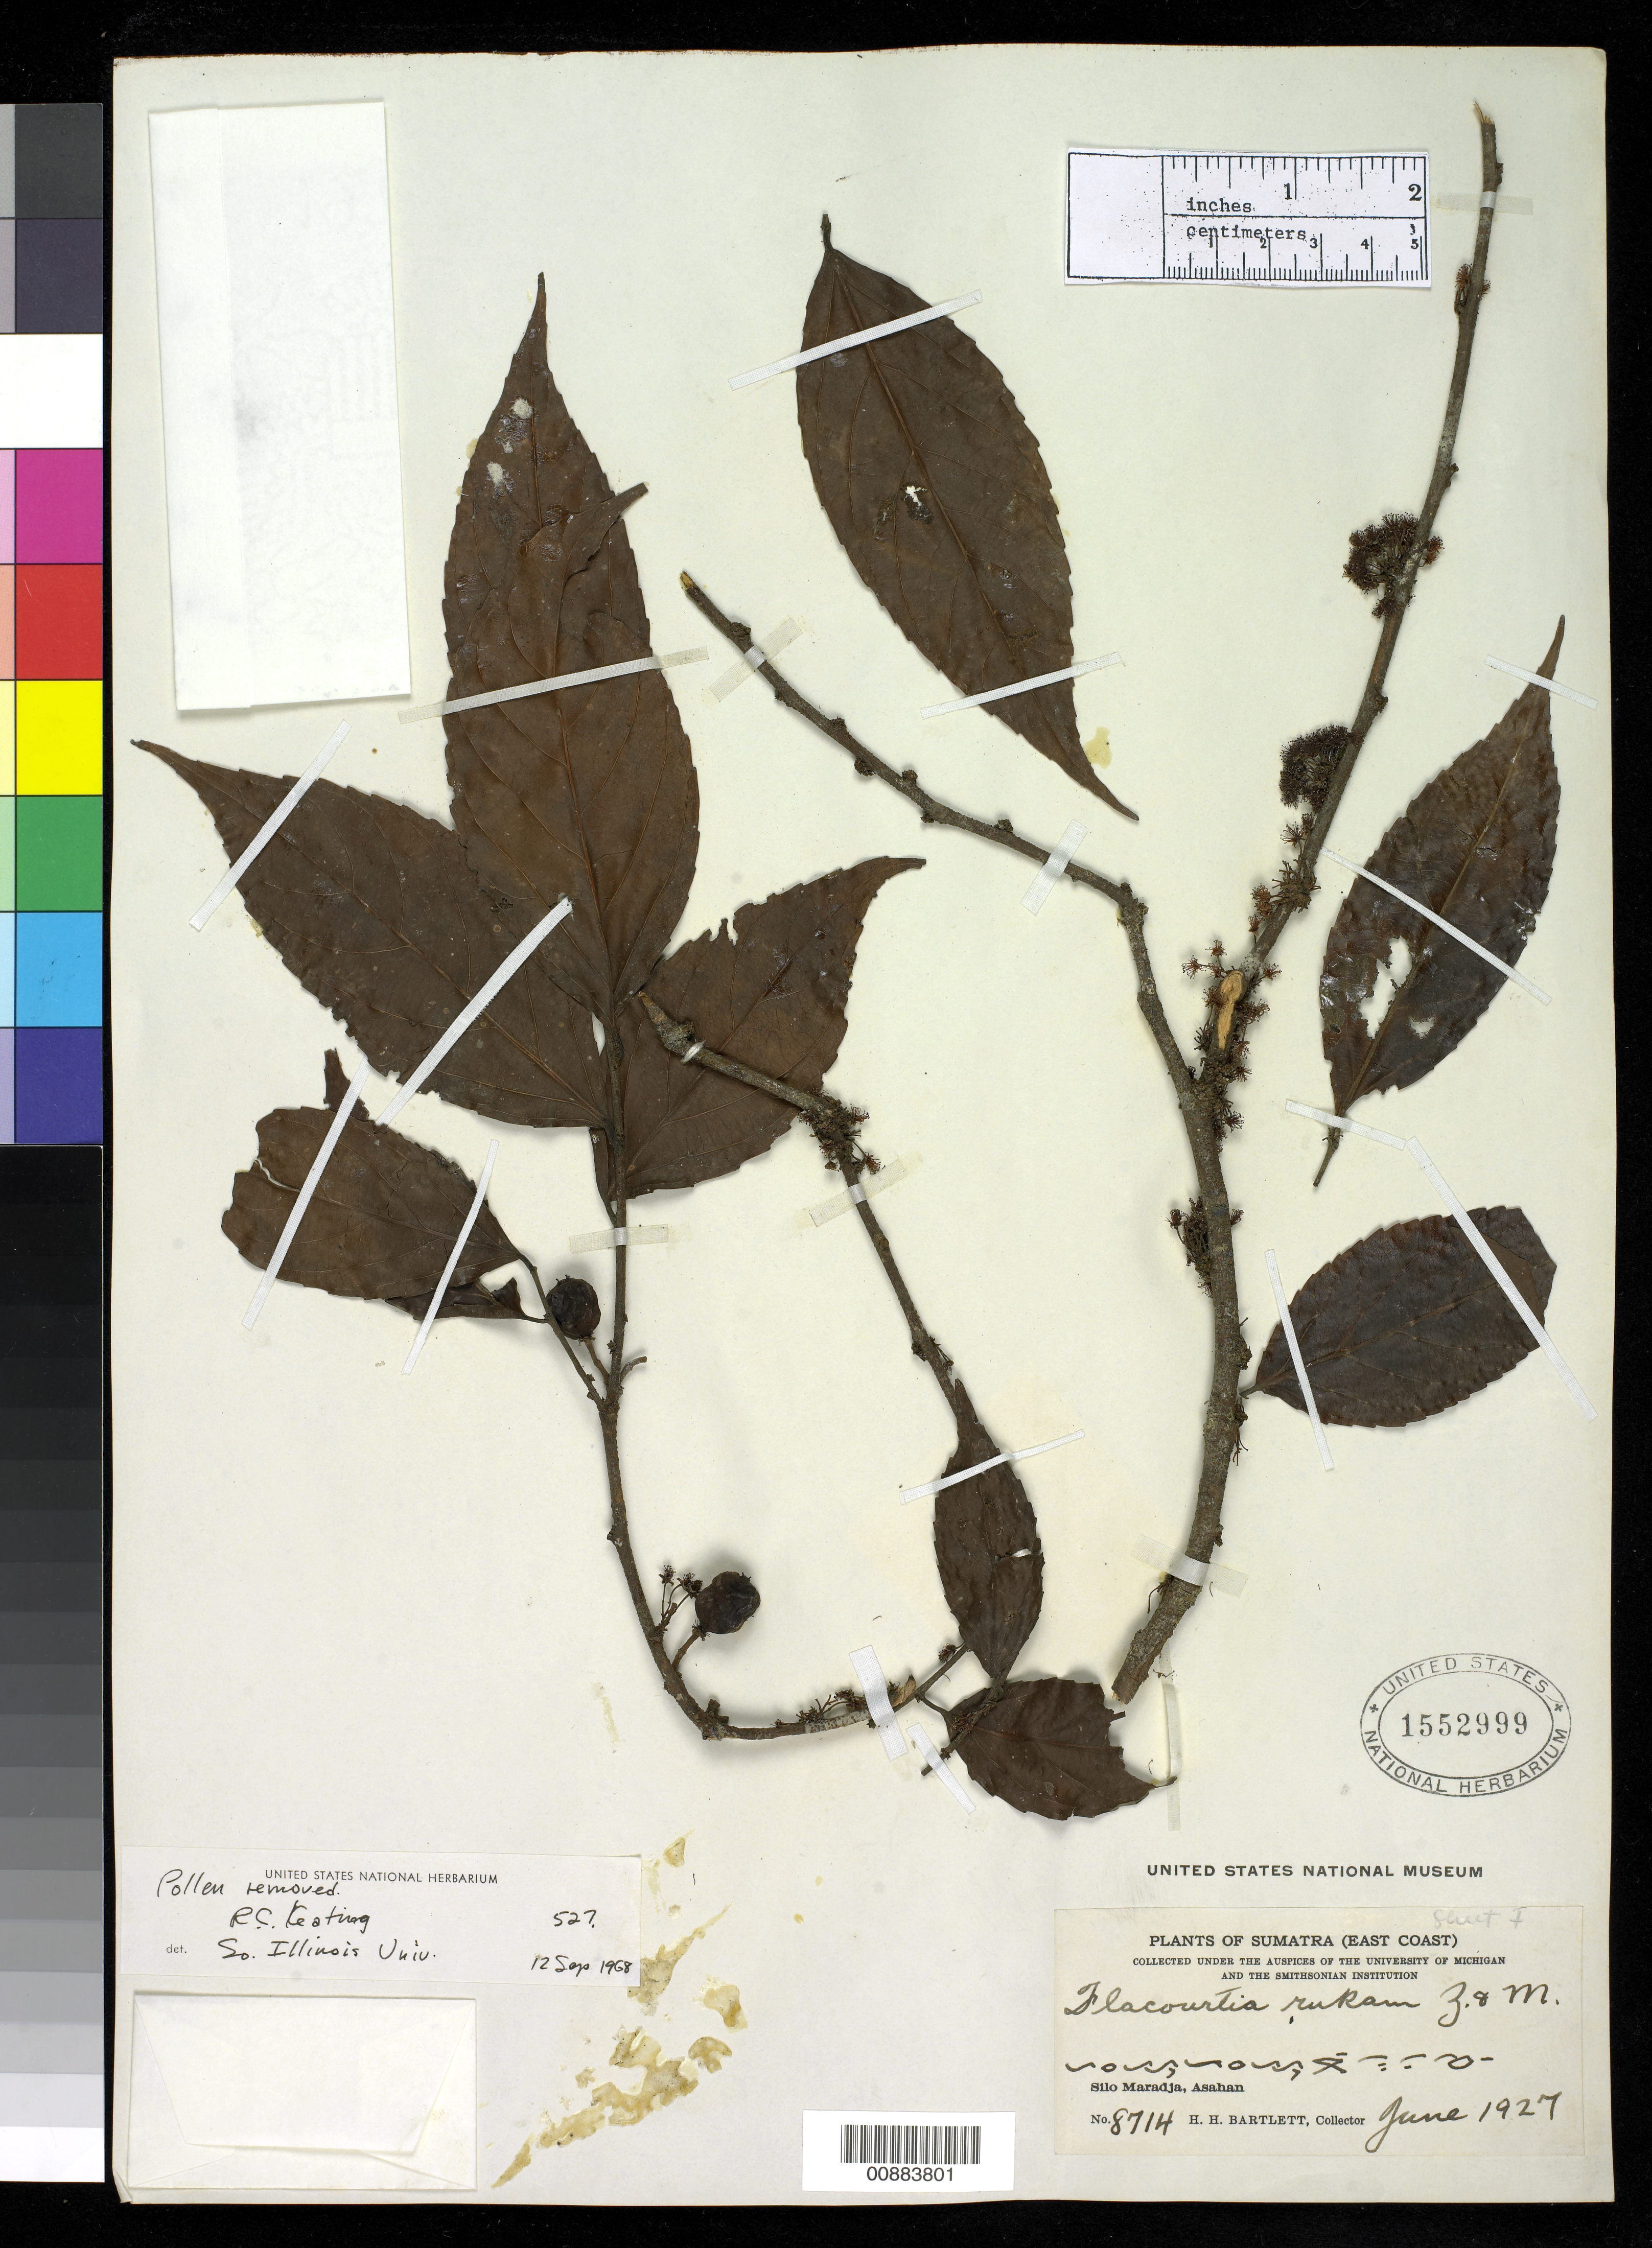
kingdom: Plantae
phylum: Tracheophyta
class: Magnoliopsida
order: Malpighiales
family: Salicaceae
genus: Flacourtia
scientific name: Flacourtia rukam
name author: Zoll. & Moritzi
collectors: H. H. Bartlett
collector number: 8714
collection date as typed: Jun 1927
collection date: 1927-06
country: Indonesia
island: Sumatra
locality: Sumatra (East Coast), Silo Maradja, Asahan.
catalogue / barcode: US 1552999